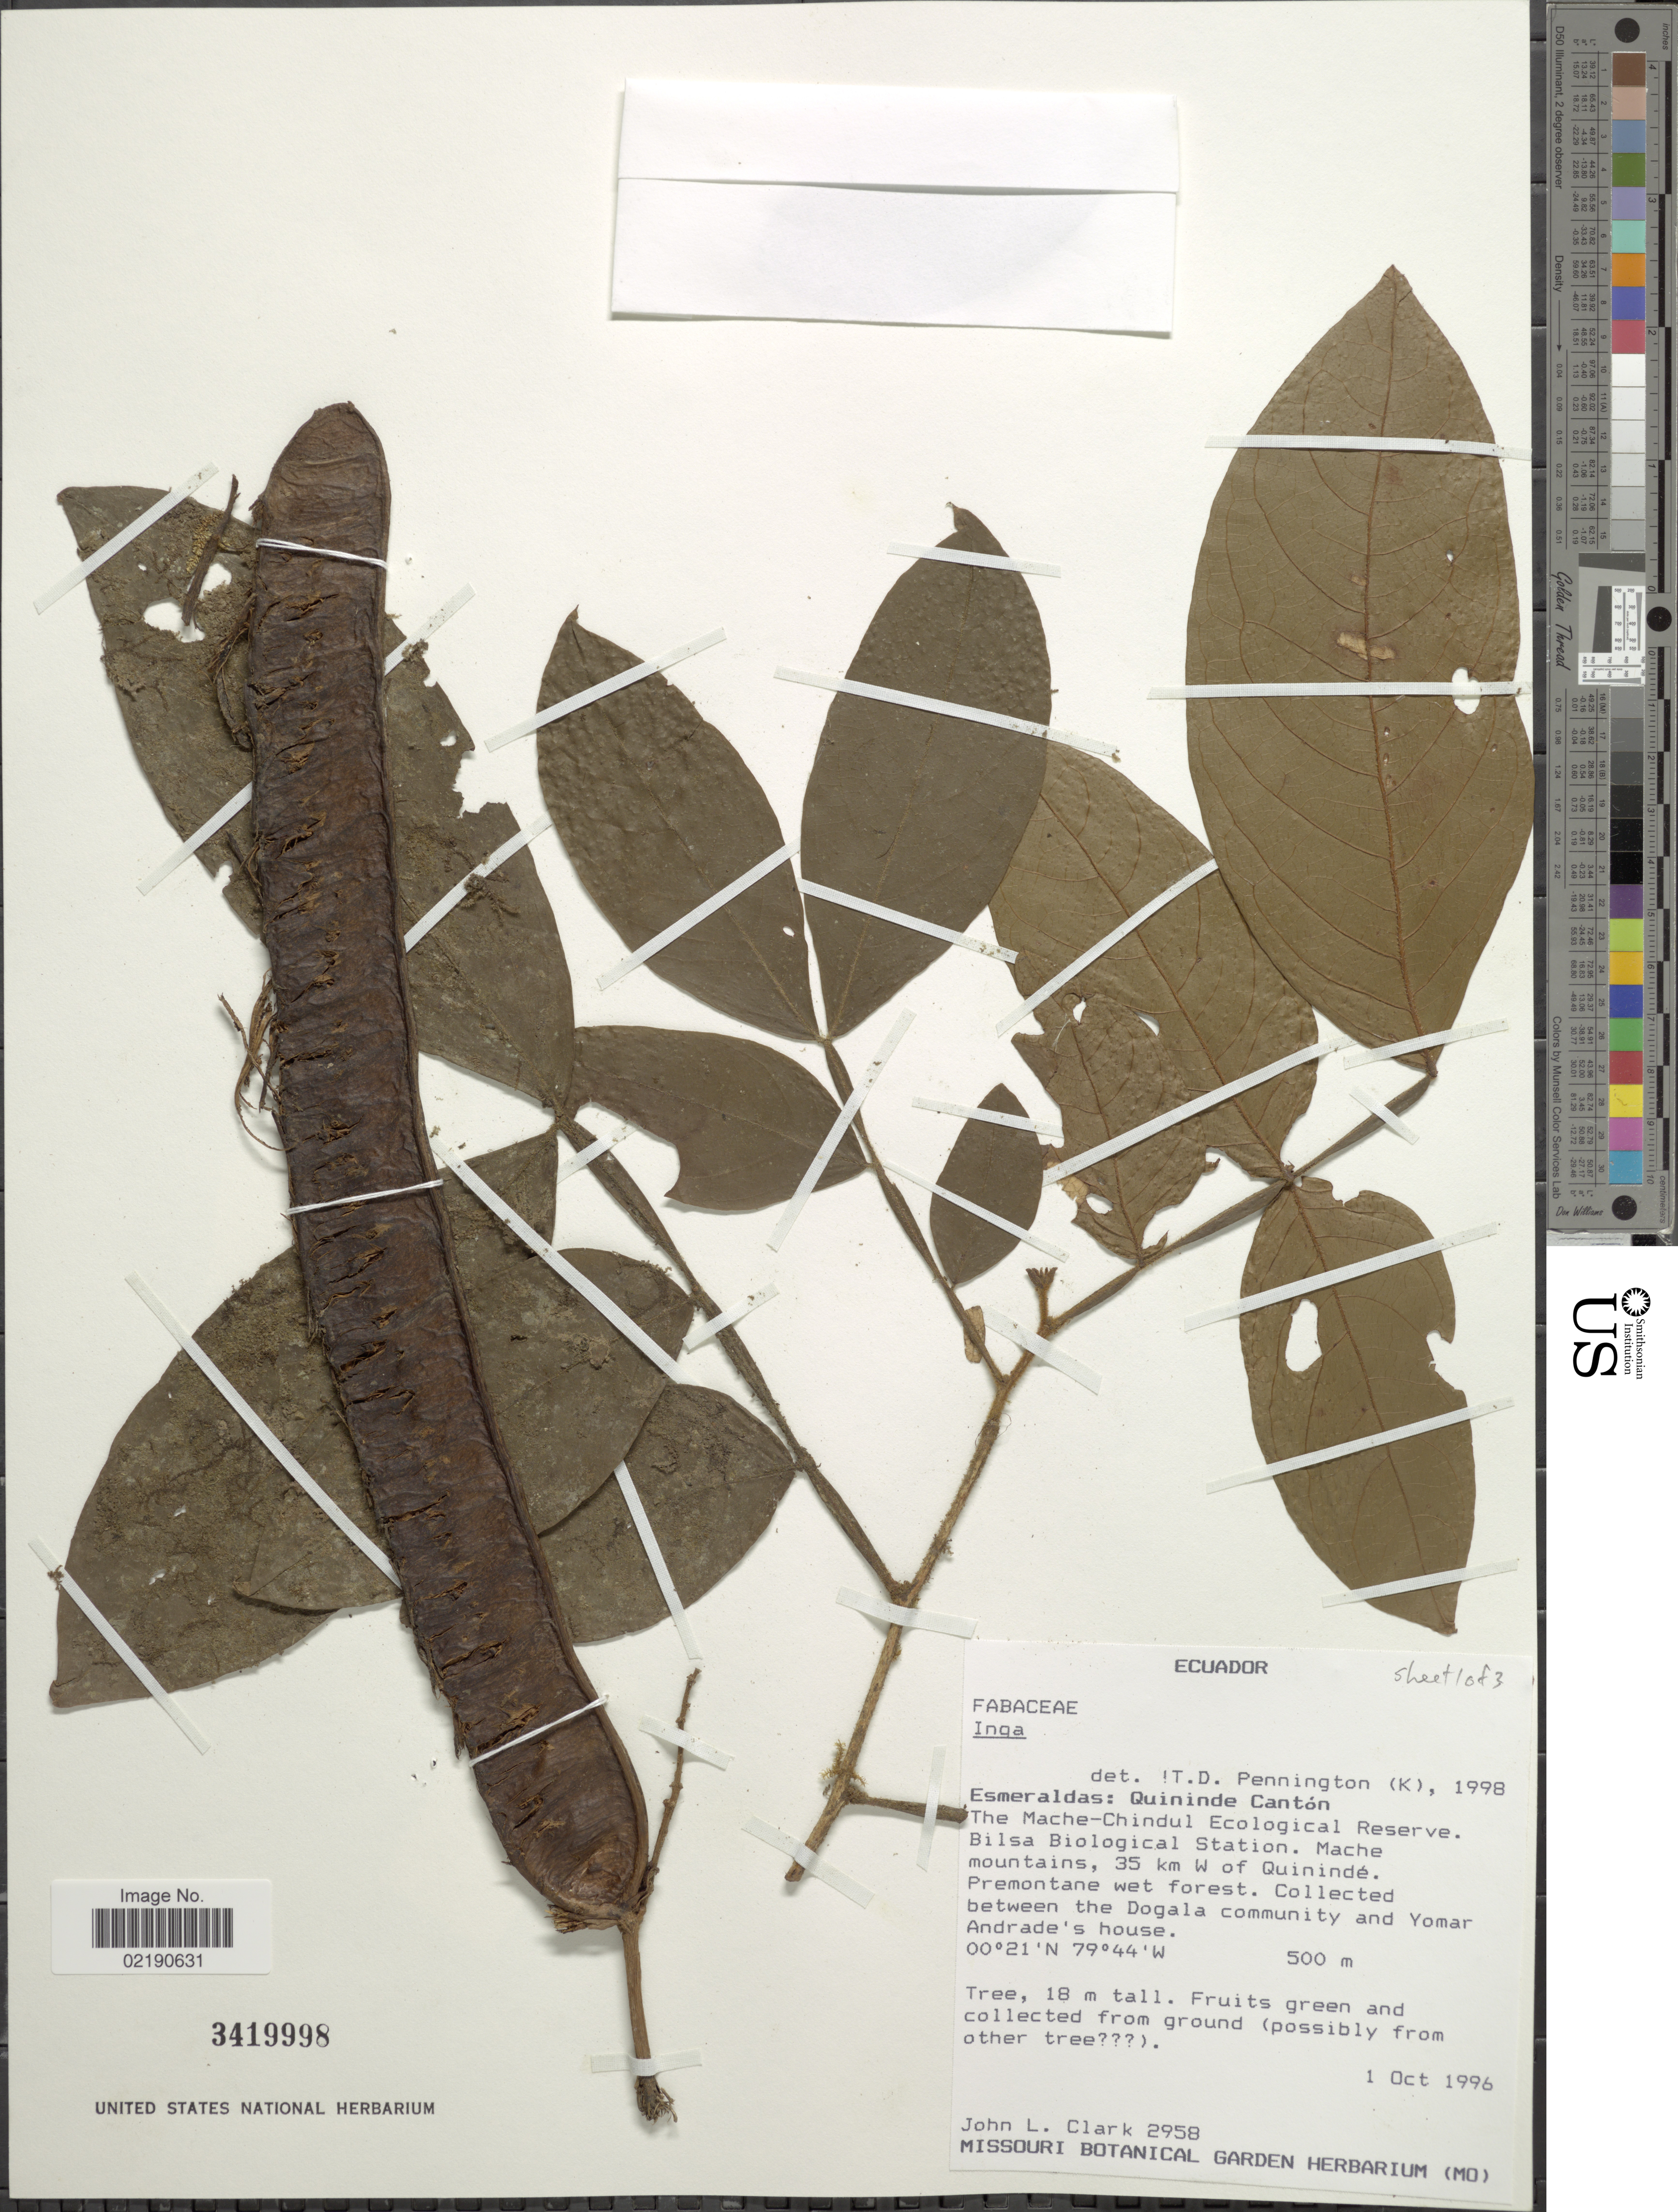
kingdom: Plantae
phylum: Tracheophyta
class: Magnoliopsida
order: Fabales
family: Fabaceae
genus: Inga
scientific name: Inga sp.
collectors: J. L. Clark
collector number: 2958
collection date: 1996-10-01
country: Ecuador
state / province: Esmeraldas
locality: Quininde Canton, The Mache-Chindul Ecological Reserve, Bilsa Biological Station, Mache mountains, 35 km W of Quininde, between the Dogala community and Yomar Andrade's house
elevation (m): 500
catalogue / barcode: US 3419998